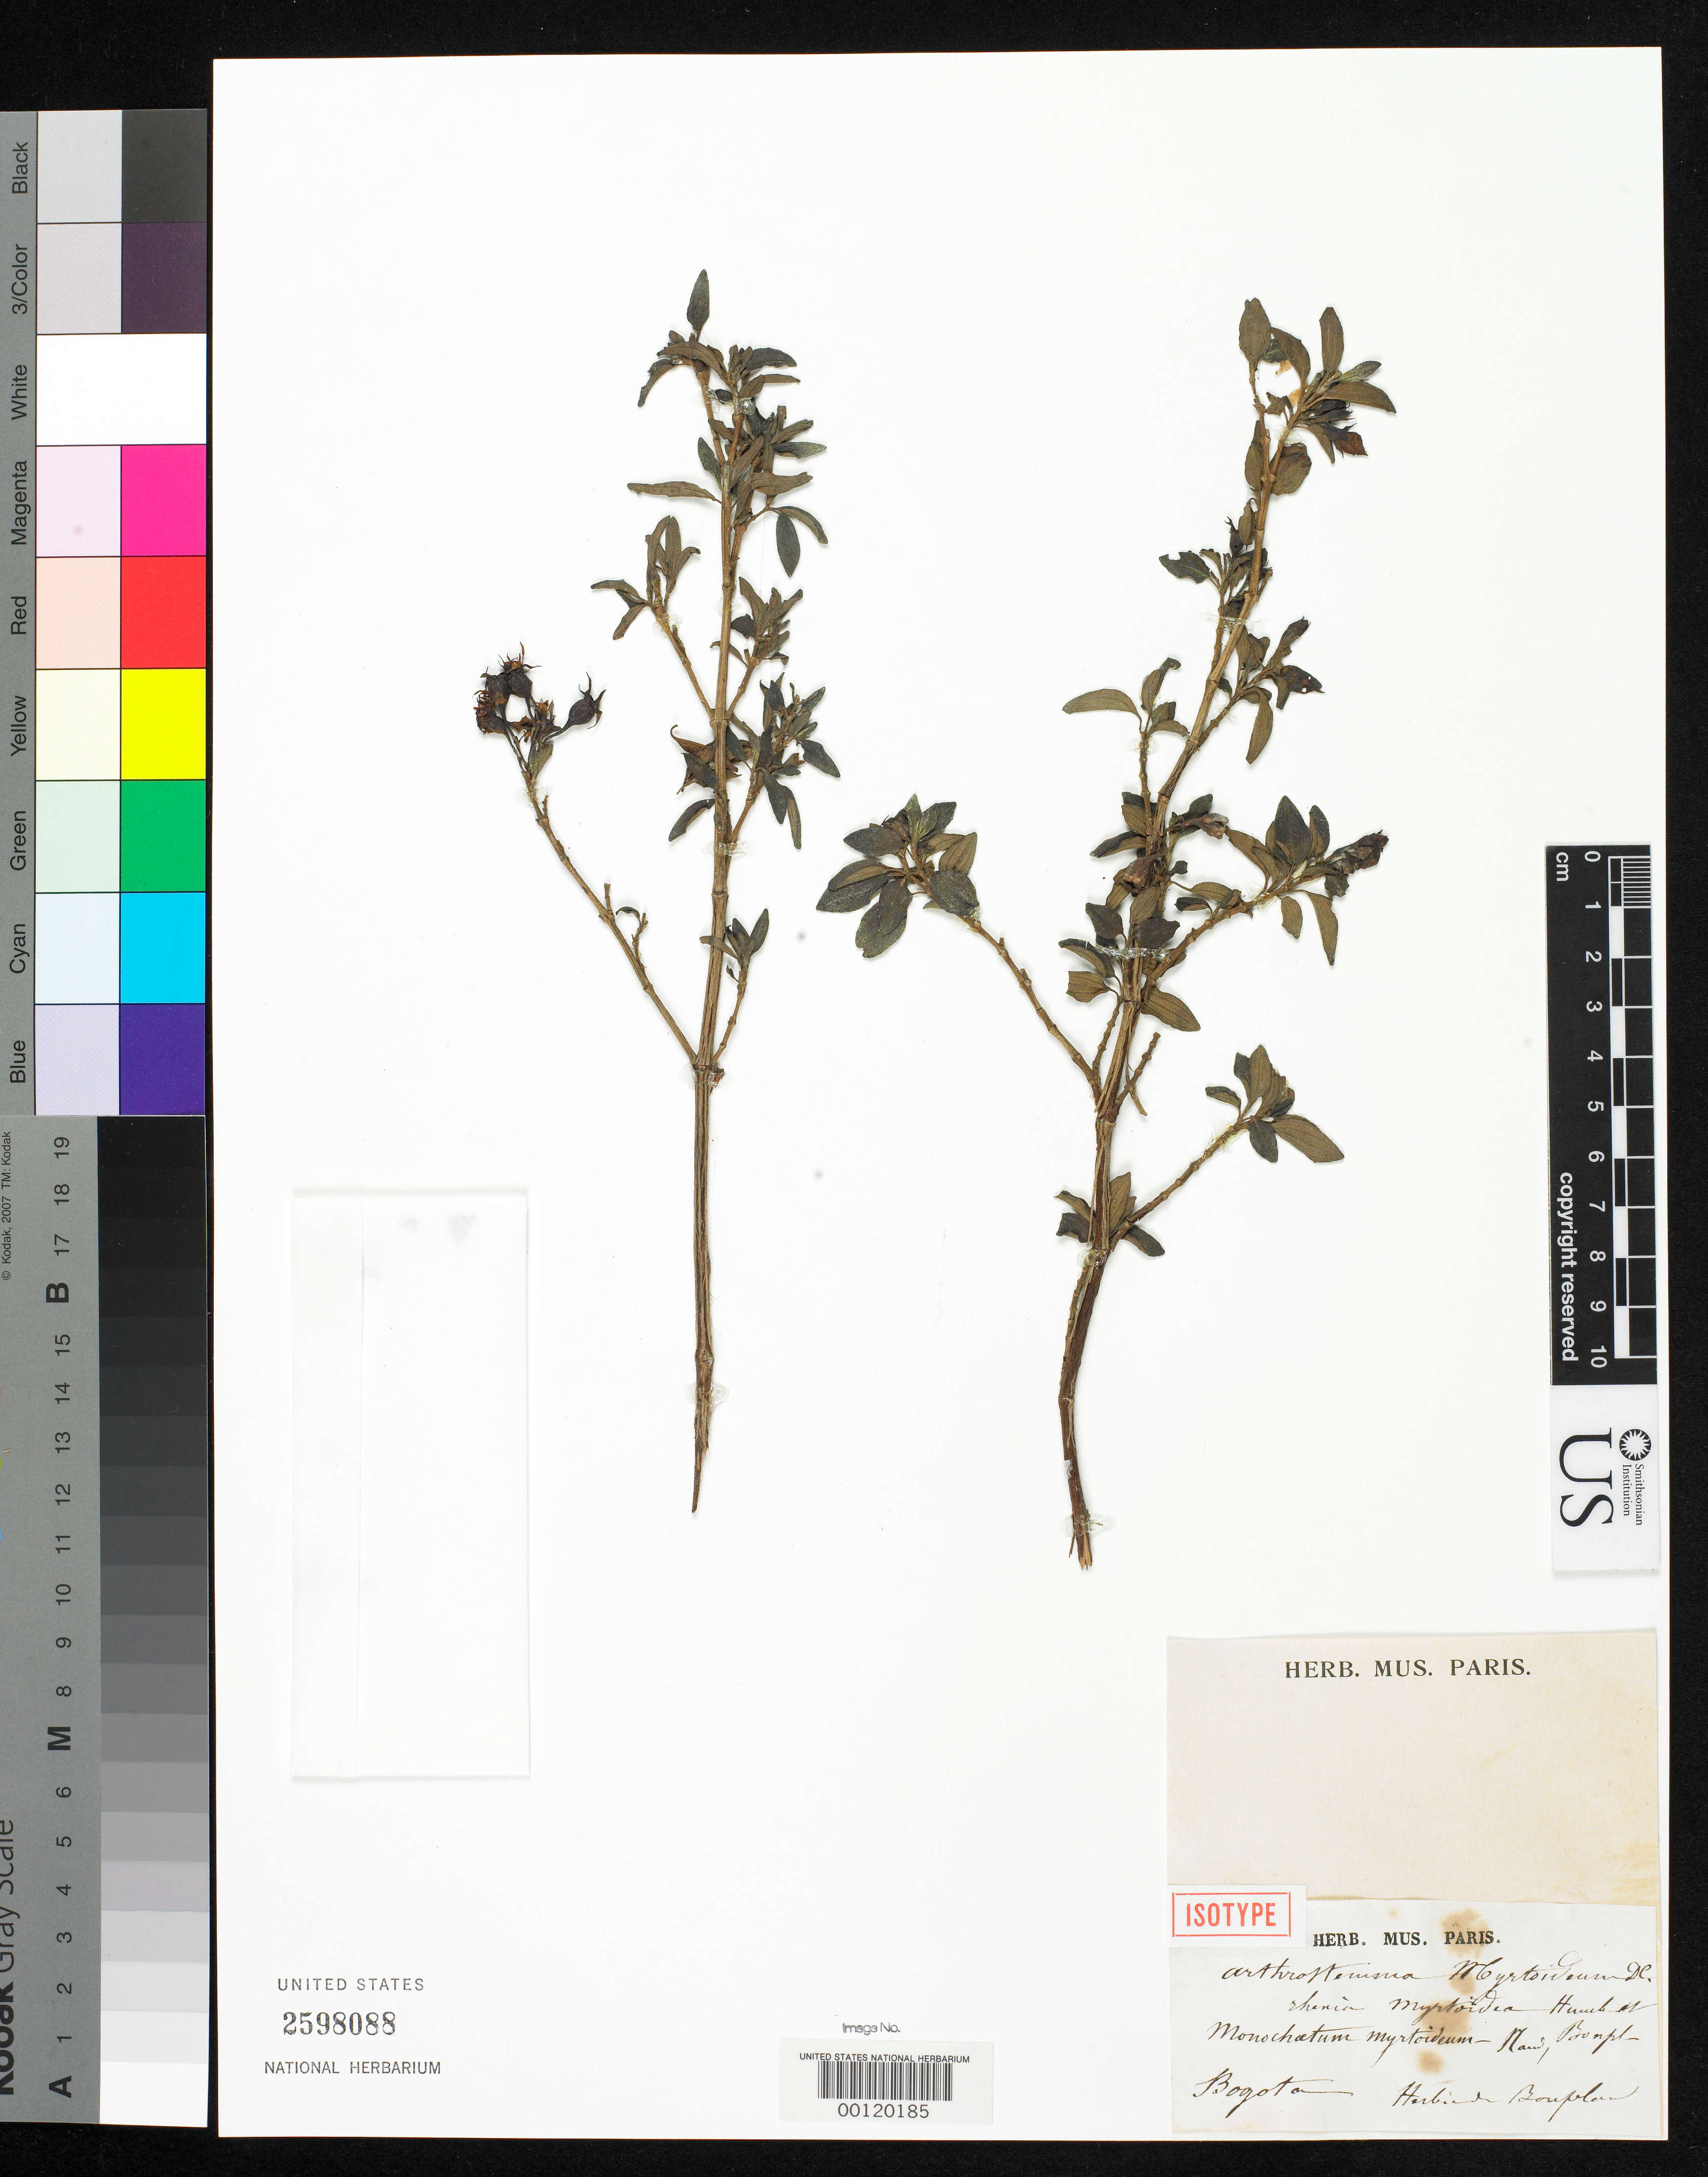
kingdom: Plantae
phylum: Tracheophyta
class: Magnoliopsida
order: Myrtales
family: Melastomataceae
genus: Rhexia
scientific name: Rhexia myrtoidea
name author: Bonpl. & Rich.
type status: Isotype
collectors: A. J. A. Bonpland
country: Colombia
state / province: Cundinamarca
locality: Bogota.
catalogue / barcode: US 2598088